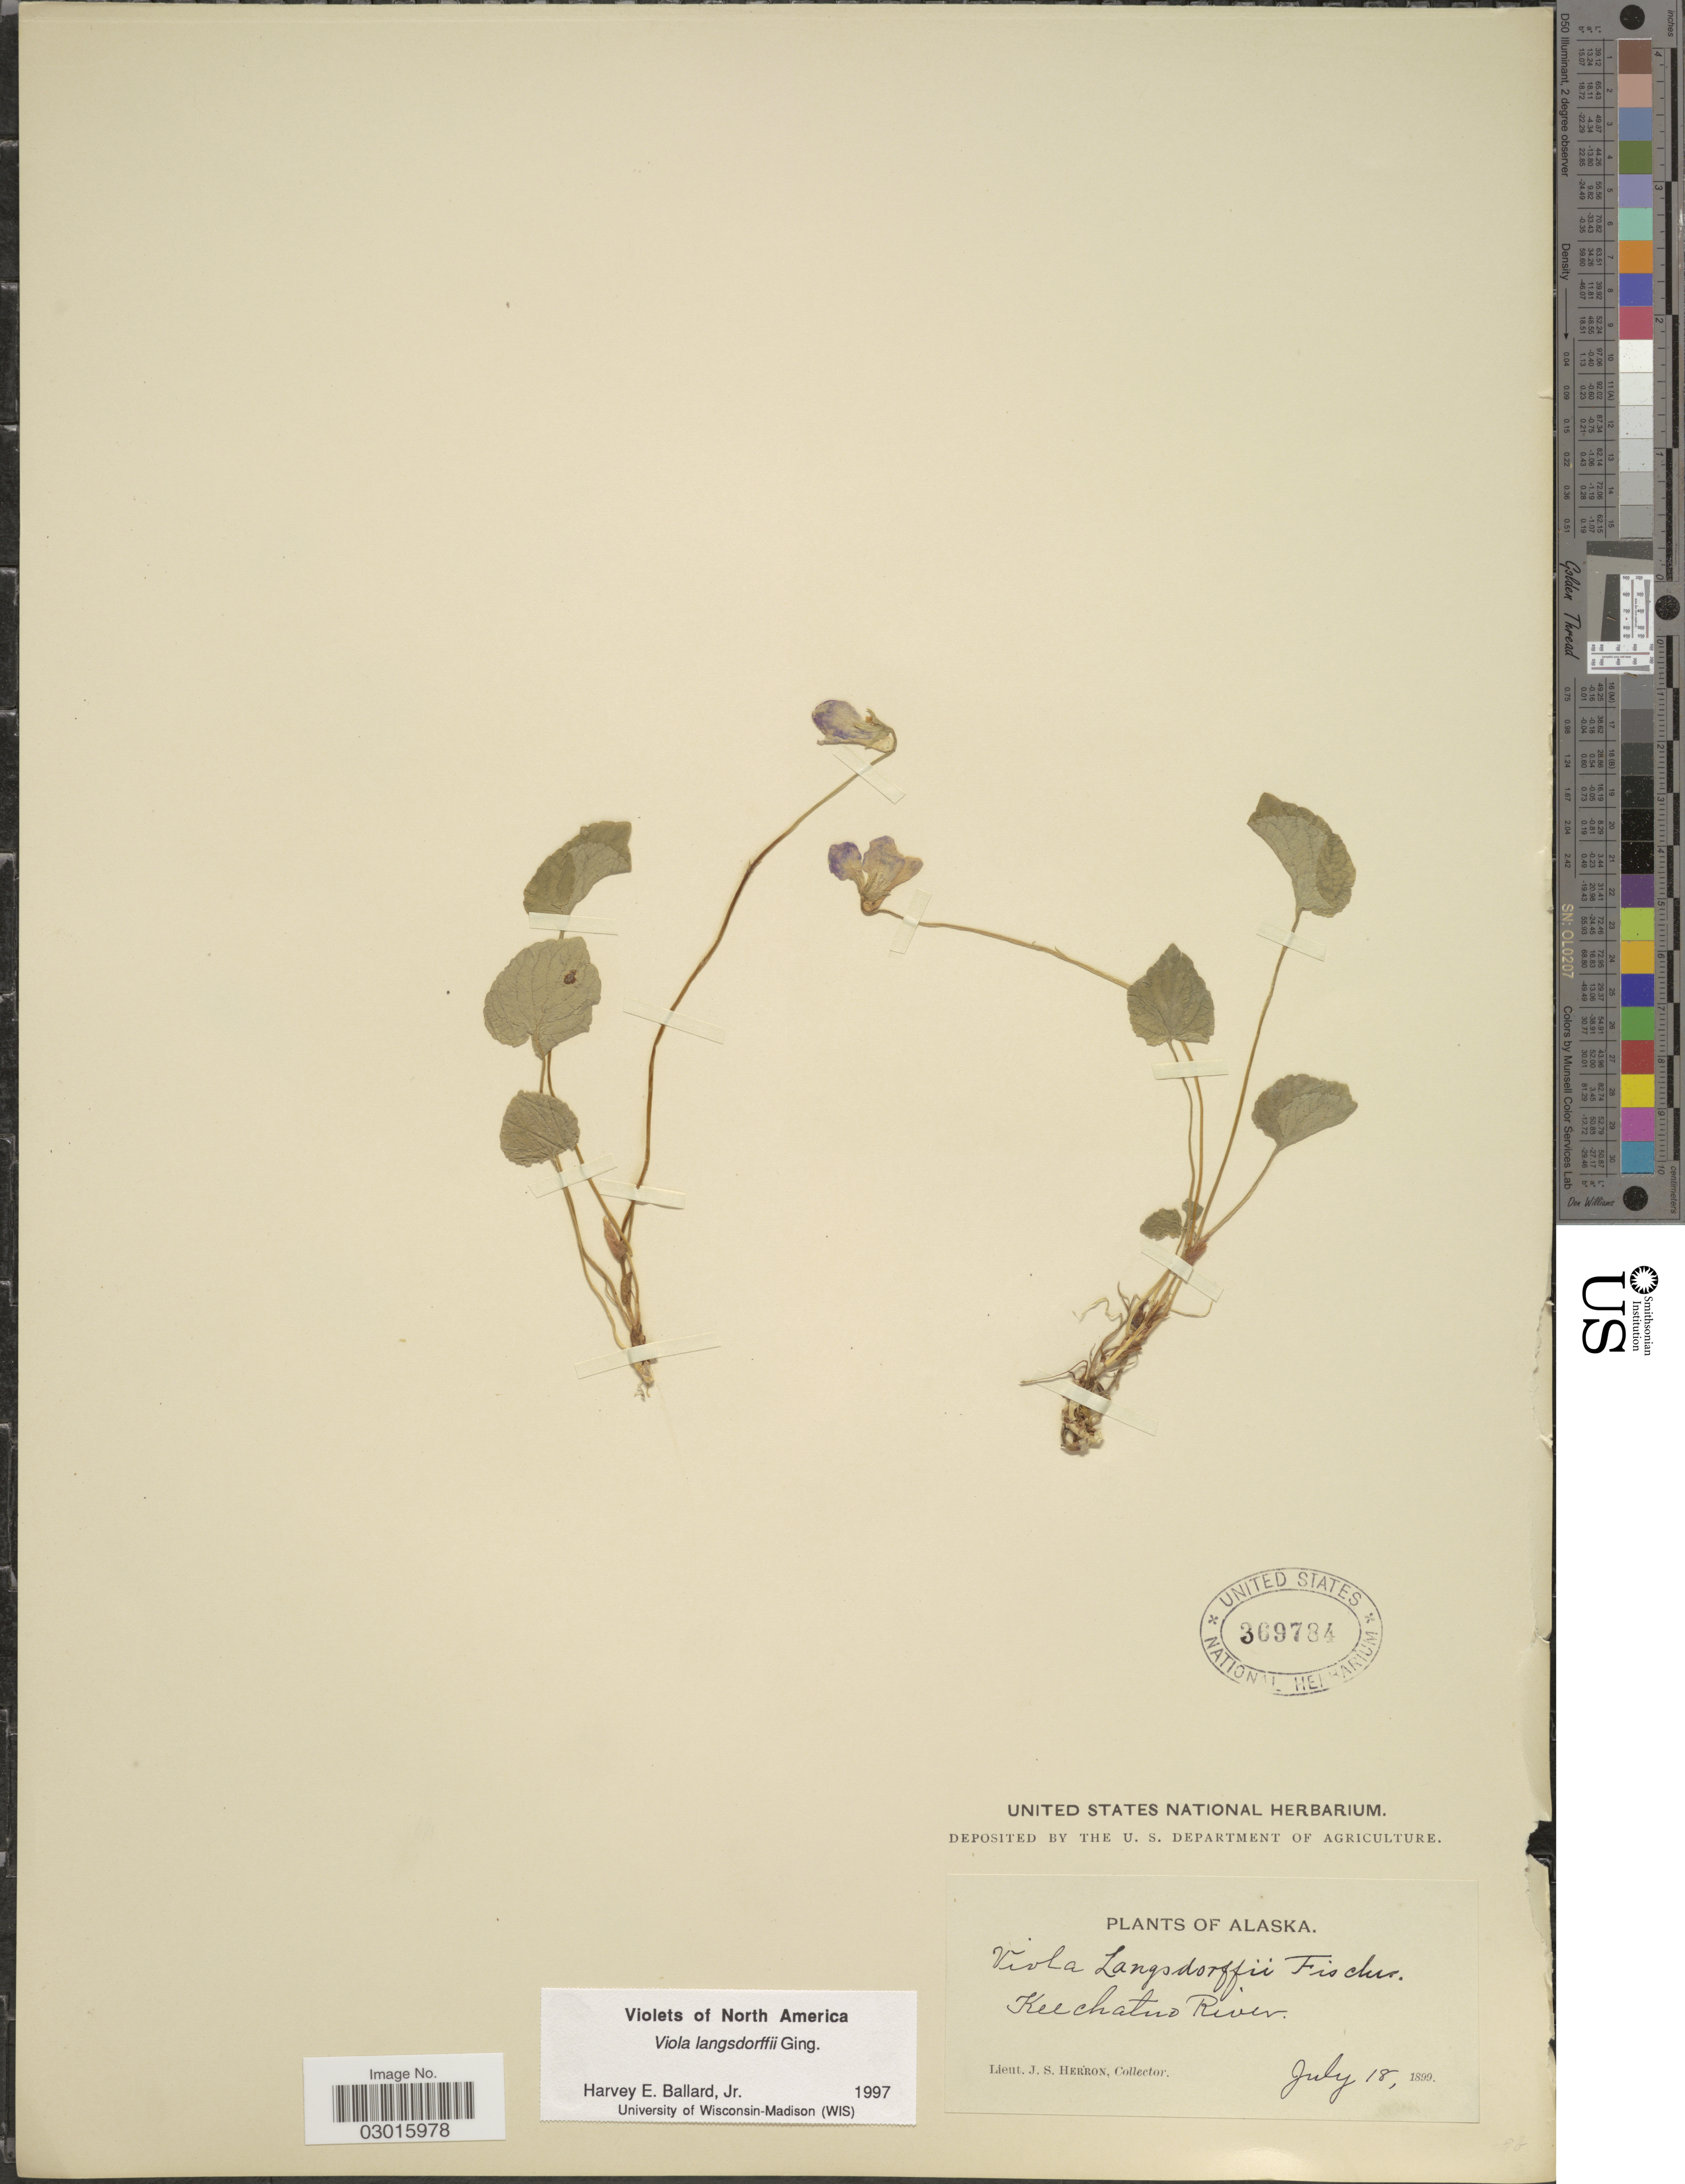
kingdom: Plantae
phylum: Tracheophyta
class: Magnoliopsida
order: Malpighiales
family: Violaceae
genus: Viola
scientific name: Viola langsdorffii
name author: Fisch. ex Ging.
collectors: J. Herron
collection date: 1899-07-18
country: United States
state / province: Alaska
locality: Kechatno River.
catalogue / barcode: US 369784